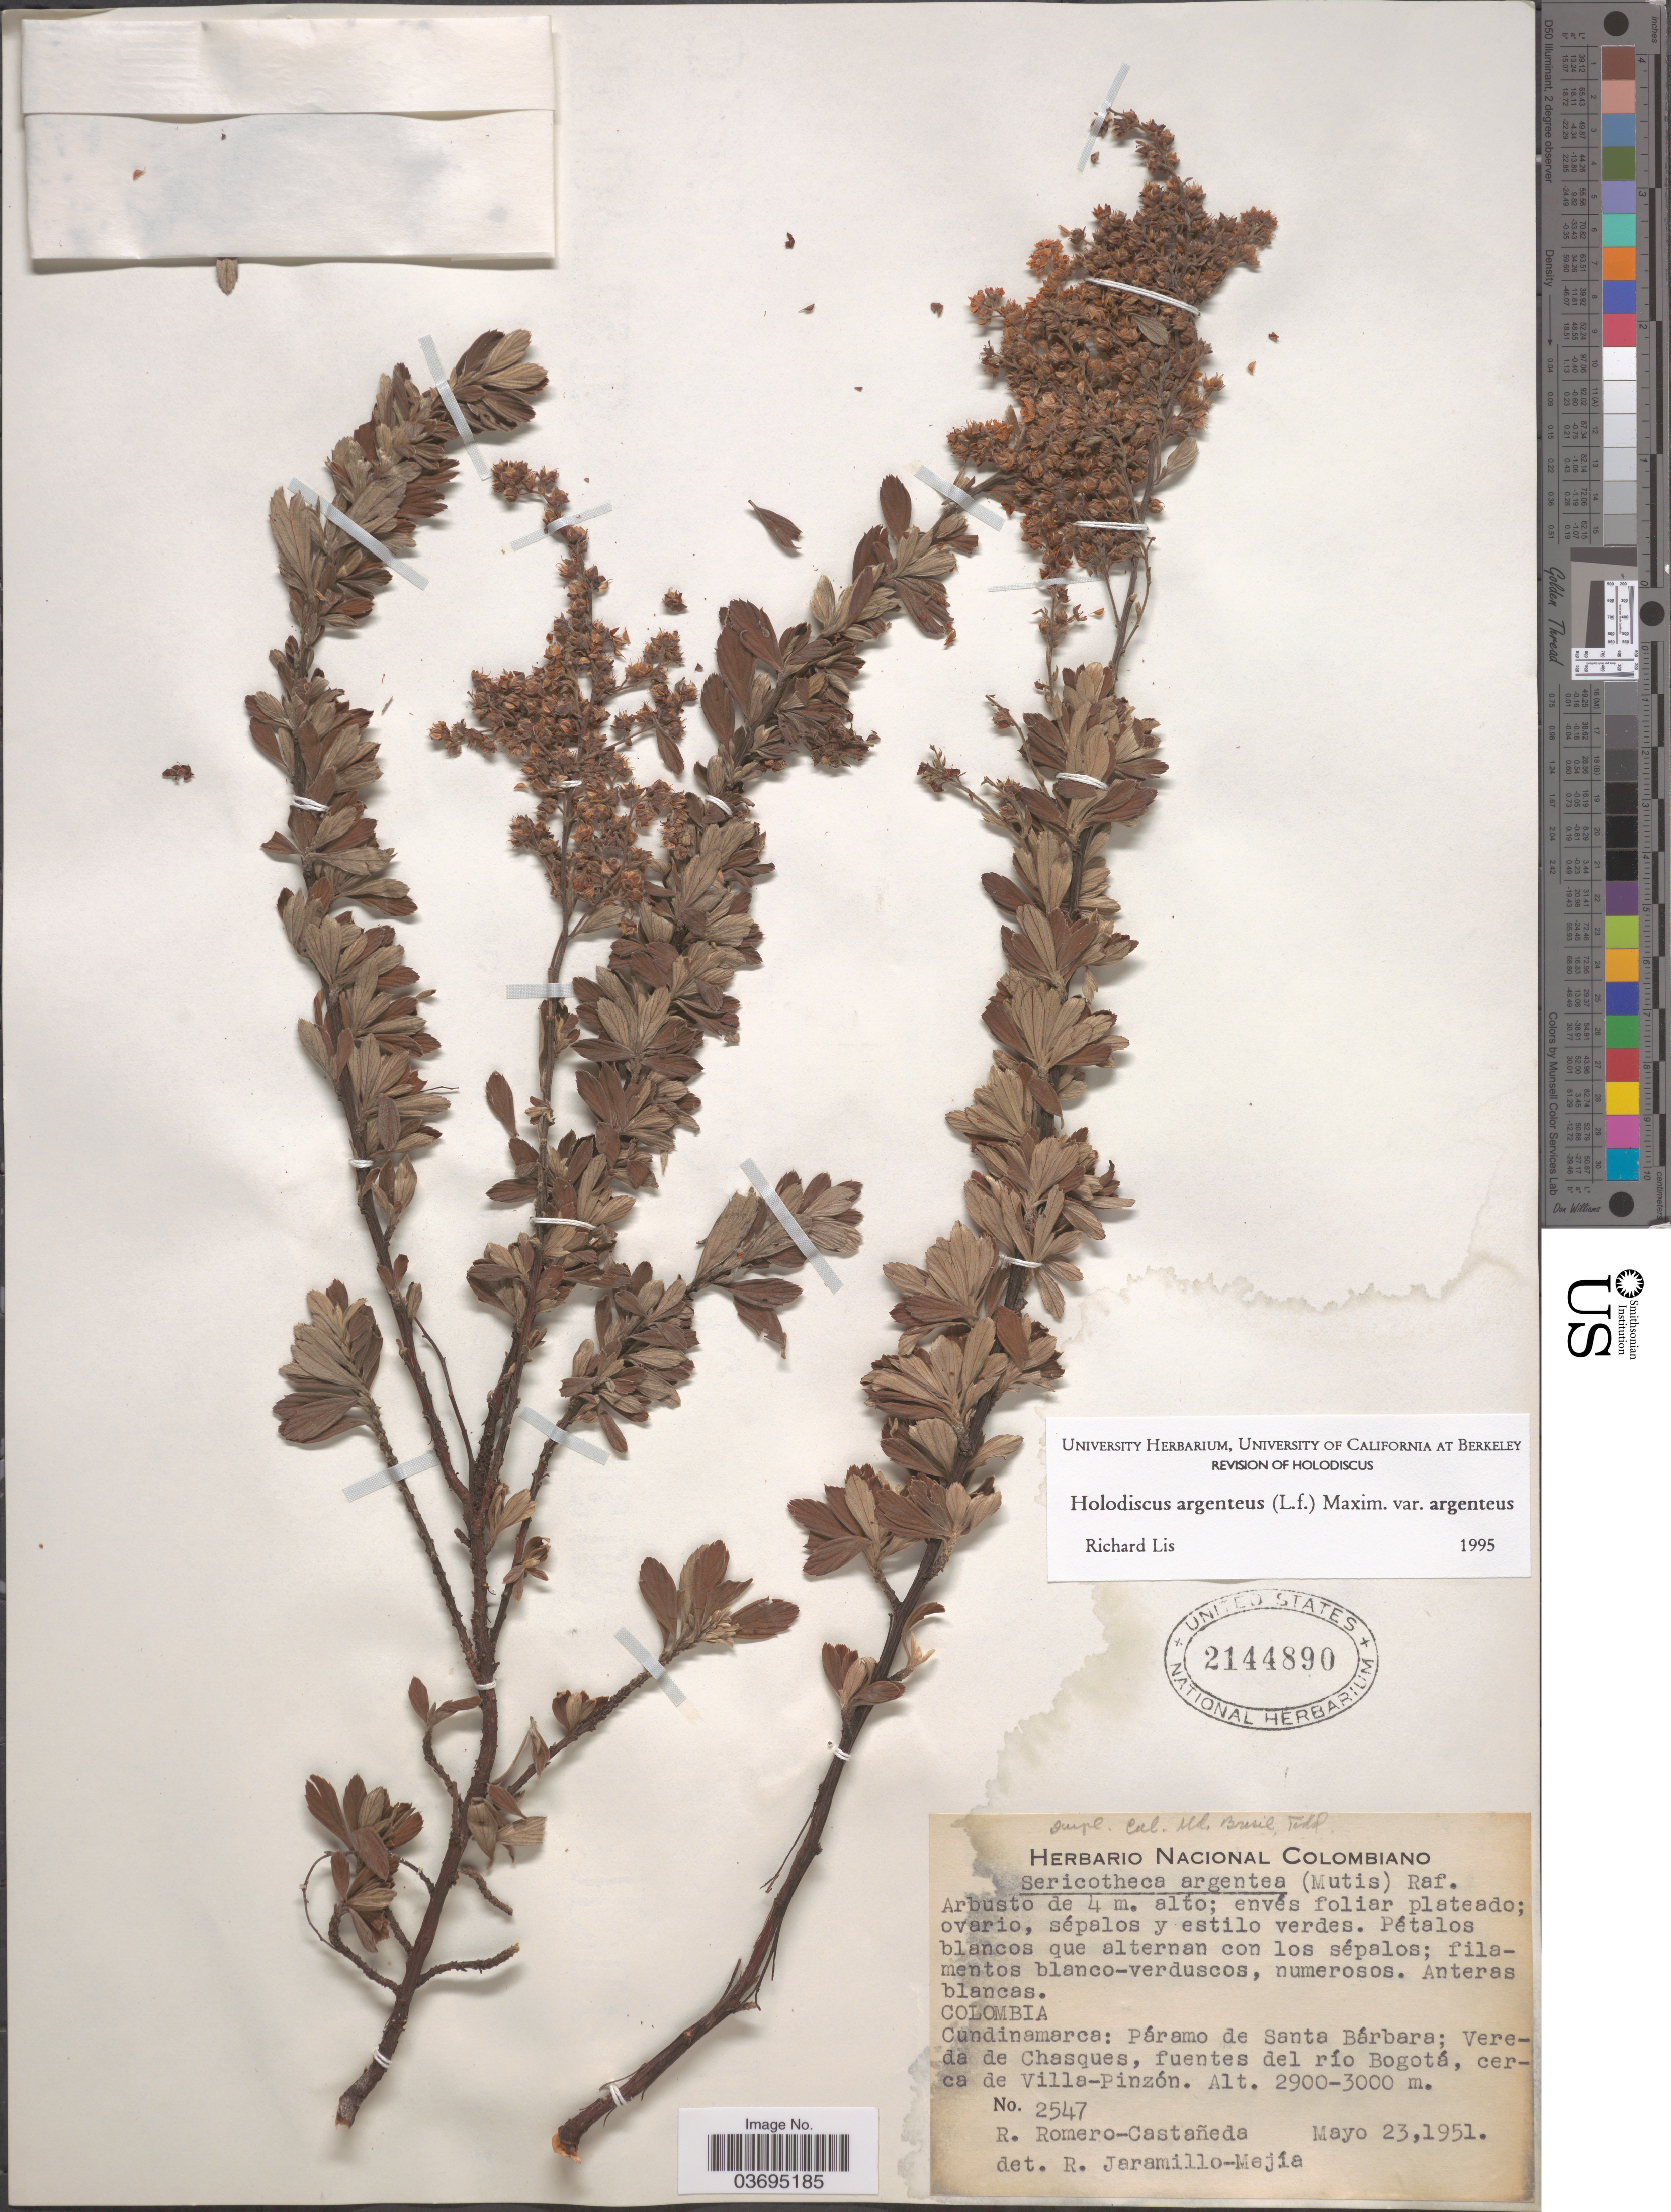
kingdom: Plantae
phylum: Tracheophyta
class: Magnoliopsida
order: Rosales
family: Rosaceae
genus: Holodiscus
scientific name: Holodiscus argenteus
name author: (L. f.) Maxim.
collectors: R. Romero Castañeda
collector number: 2547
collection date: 1951-05-23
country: Colombia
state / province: Cundinamarca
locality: Páramo de Santa Bárbara; Vereda de Chasques, fuentes del río Bogotá, cerca de Villa-Pinzón.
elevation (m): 2900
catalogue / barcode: US 2144890